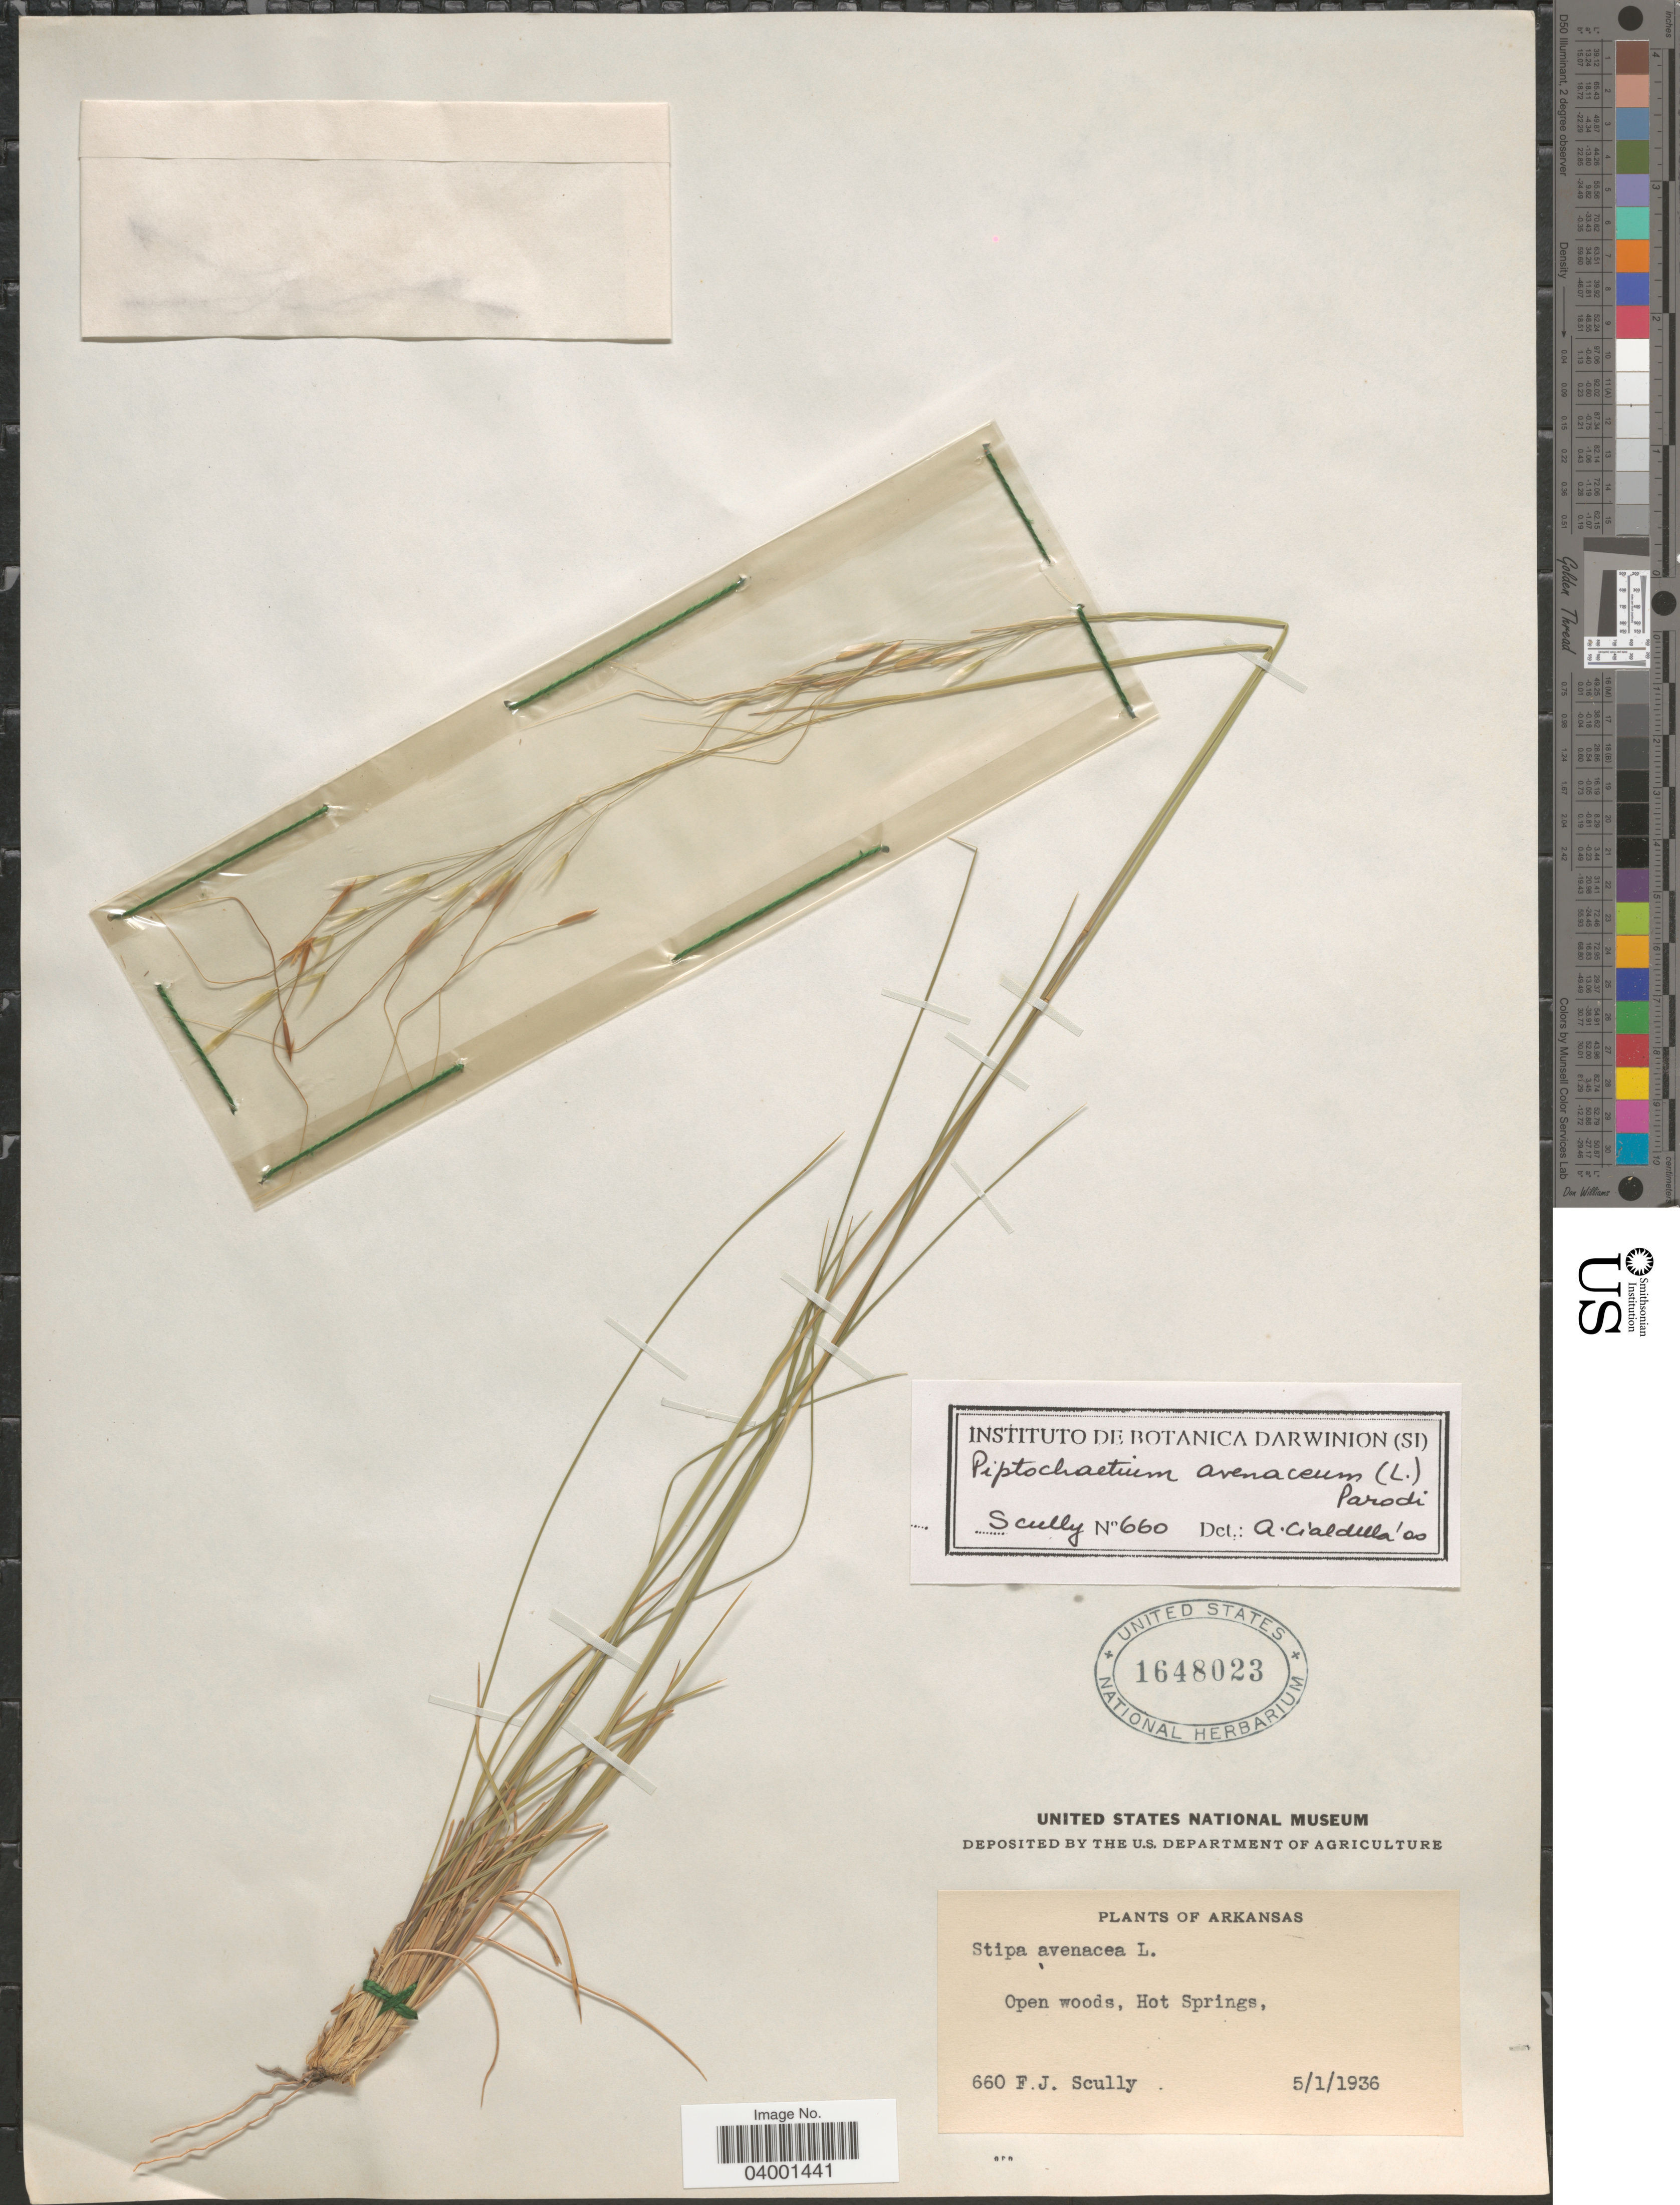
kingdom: Plantae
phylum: Tracheophyta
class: Liliopsida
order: Poales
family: Poaceae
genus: Piptochaetium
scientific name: Piptochaetium avenaceum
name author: (L.) Parodi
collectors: F. Scully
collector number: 660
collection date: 1936-05-01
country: United States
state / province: Arkansas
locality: Open woods, Hot Springs.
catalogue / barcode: US 1648023